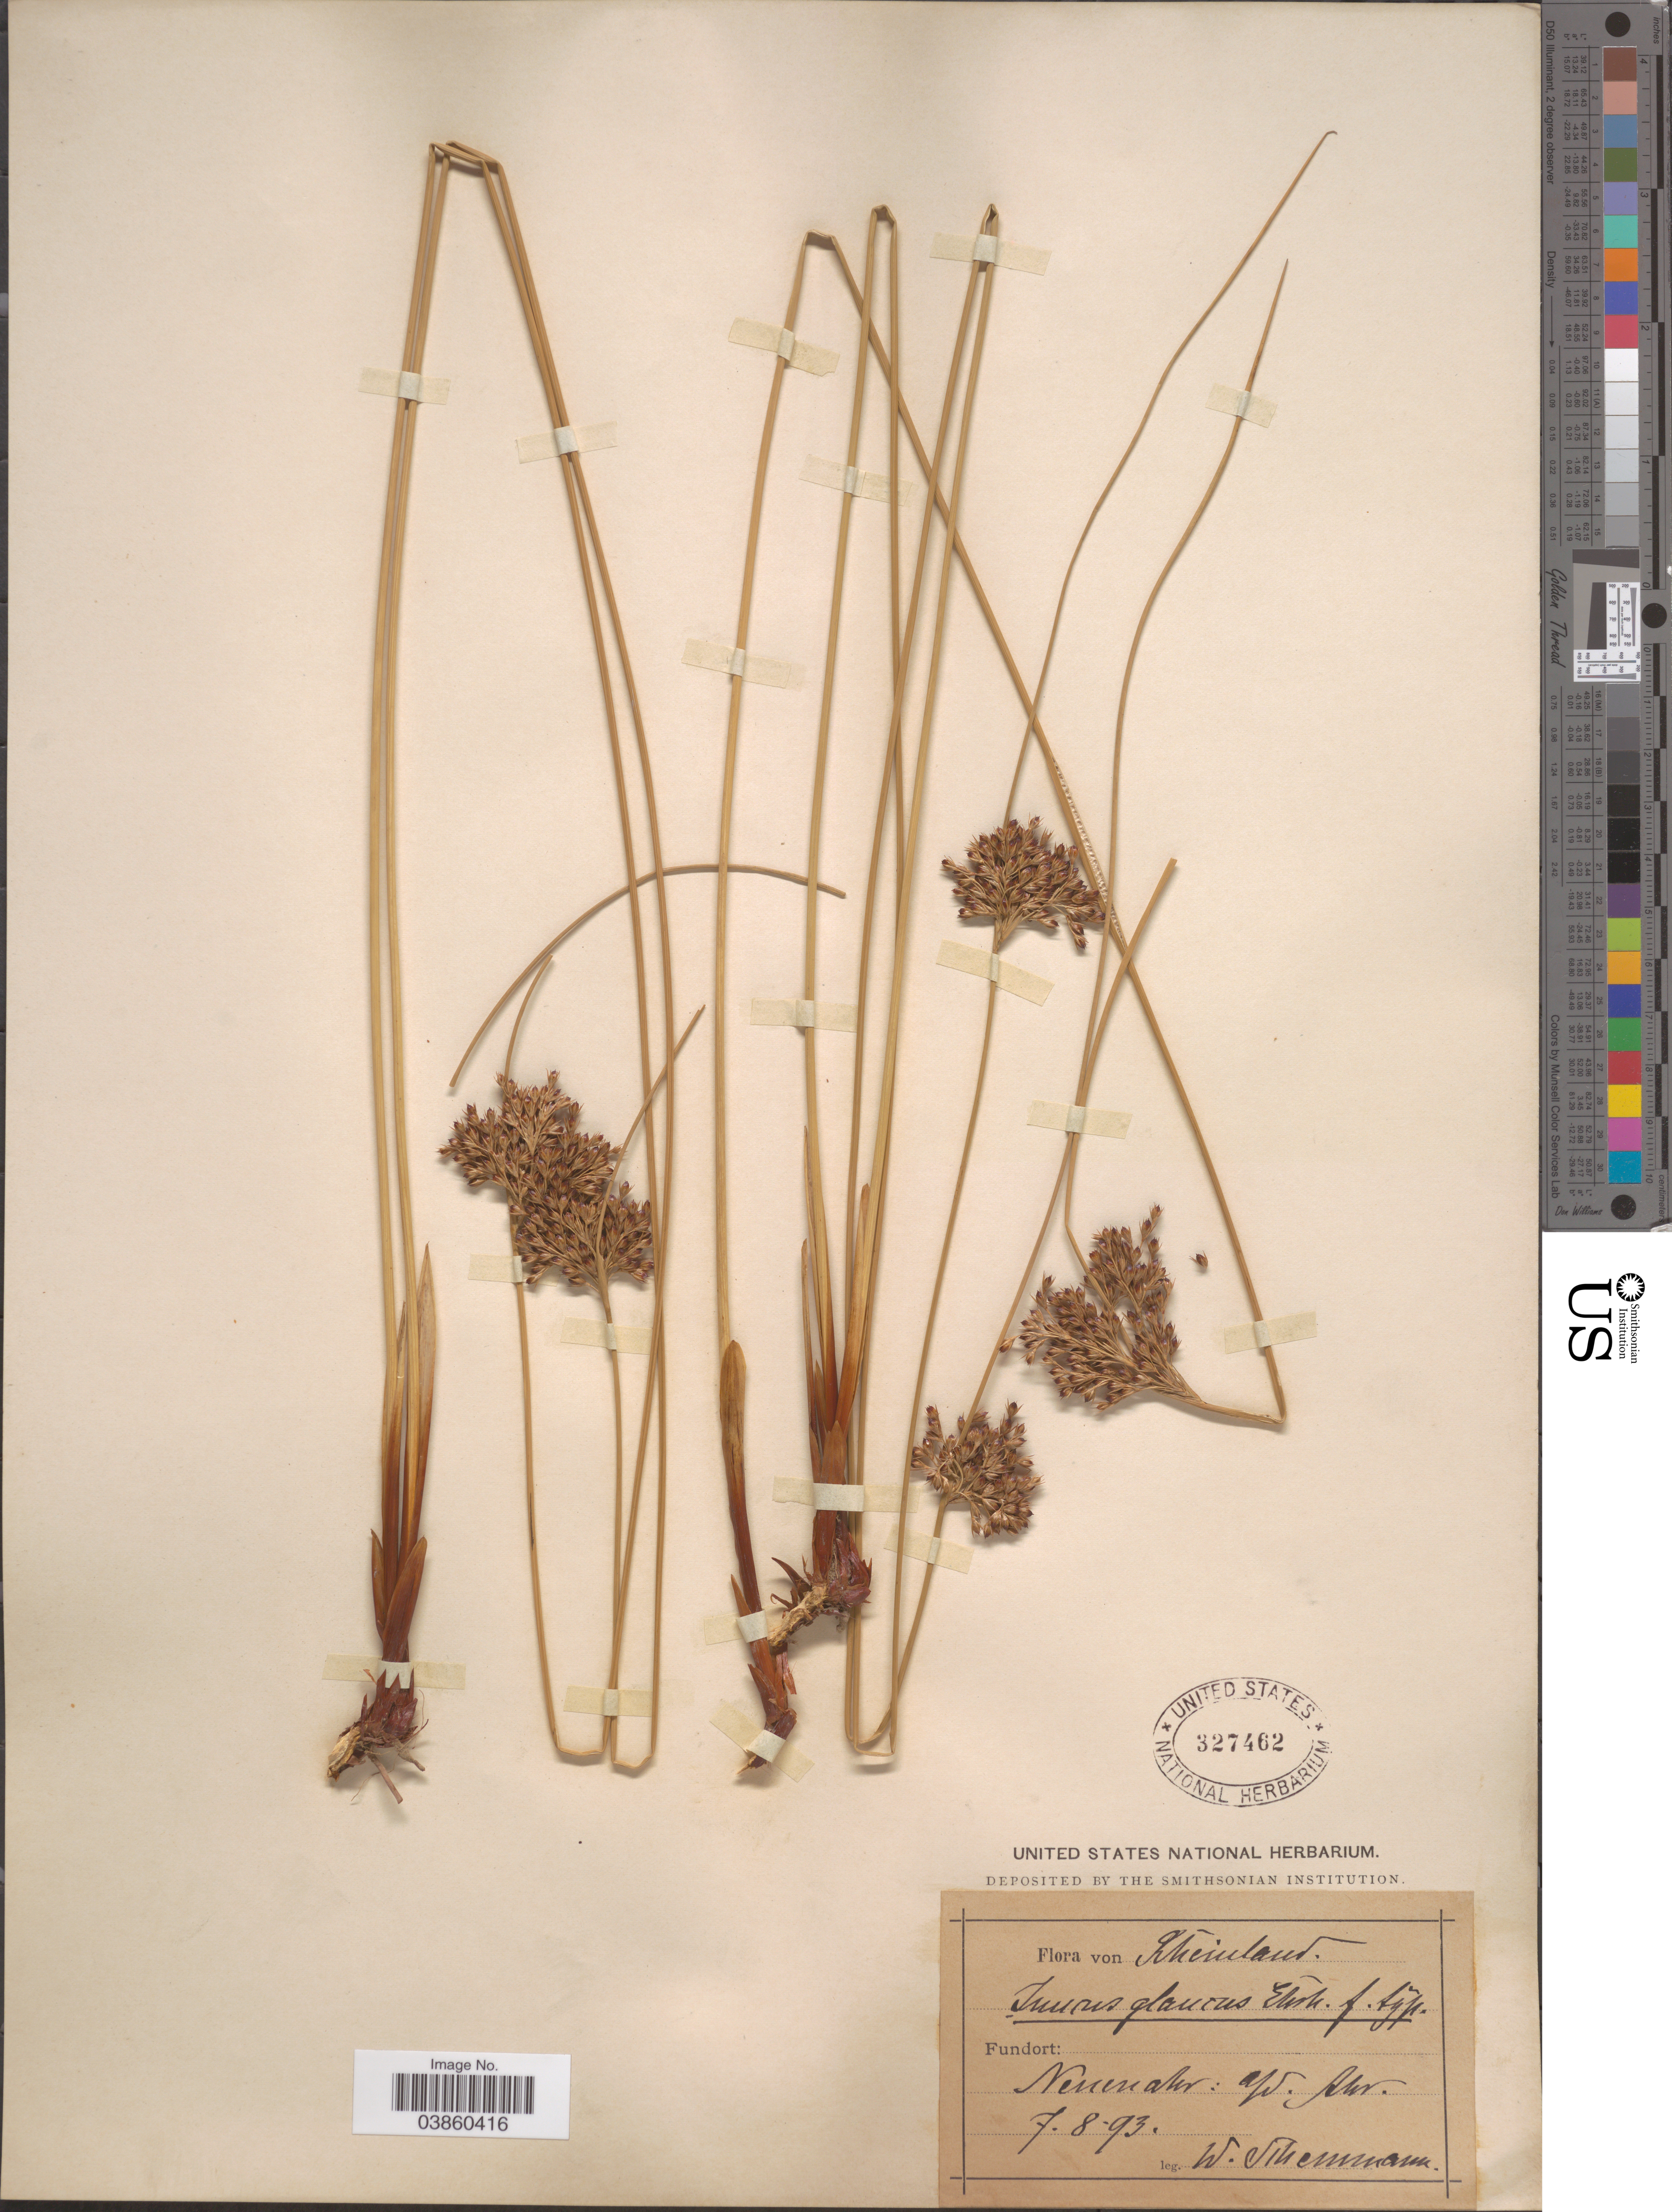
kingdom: Plantae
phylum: Tracheophyta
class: Liliopsida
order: Poales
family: Juncaceae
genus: Juncus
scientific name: Juncus glaucus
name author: Ehrh.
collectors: W. Schemmann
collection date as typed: Transcribed d/m/y: 7/8/93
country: Germany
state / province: Rhineland-Palatinate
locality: Rheinland. Fundort: Neuenahr: W. Ahr.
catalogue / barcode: US 327462